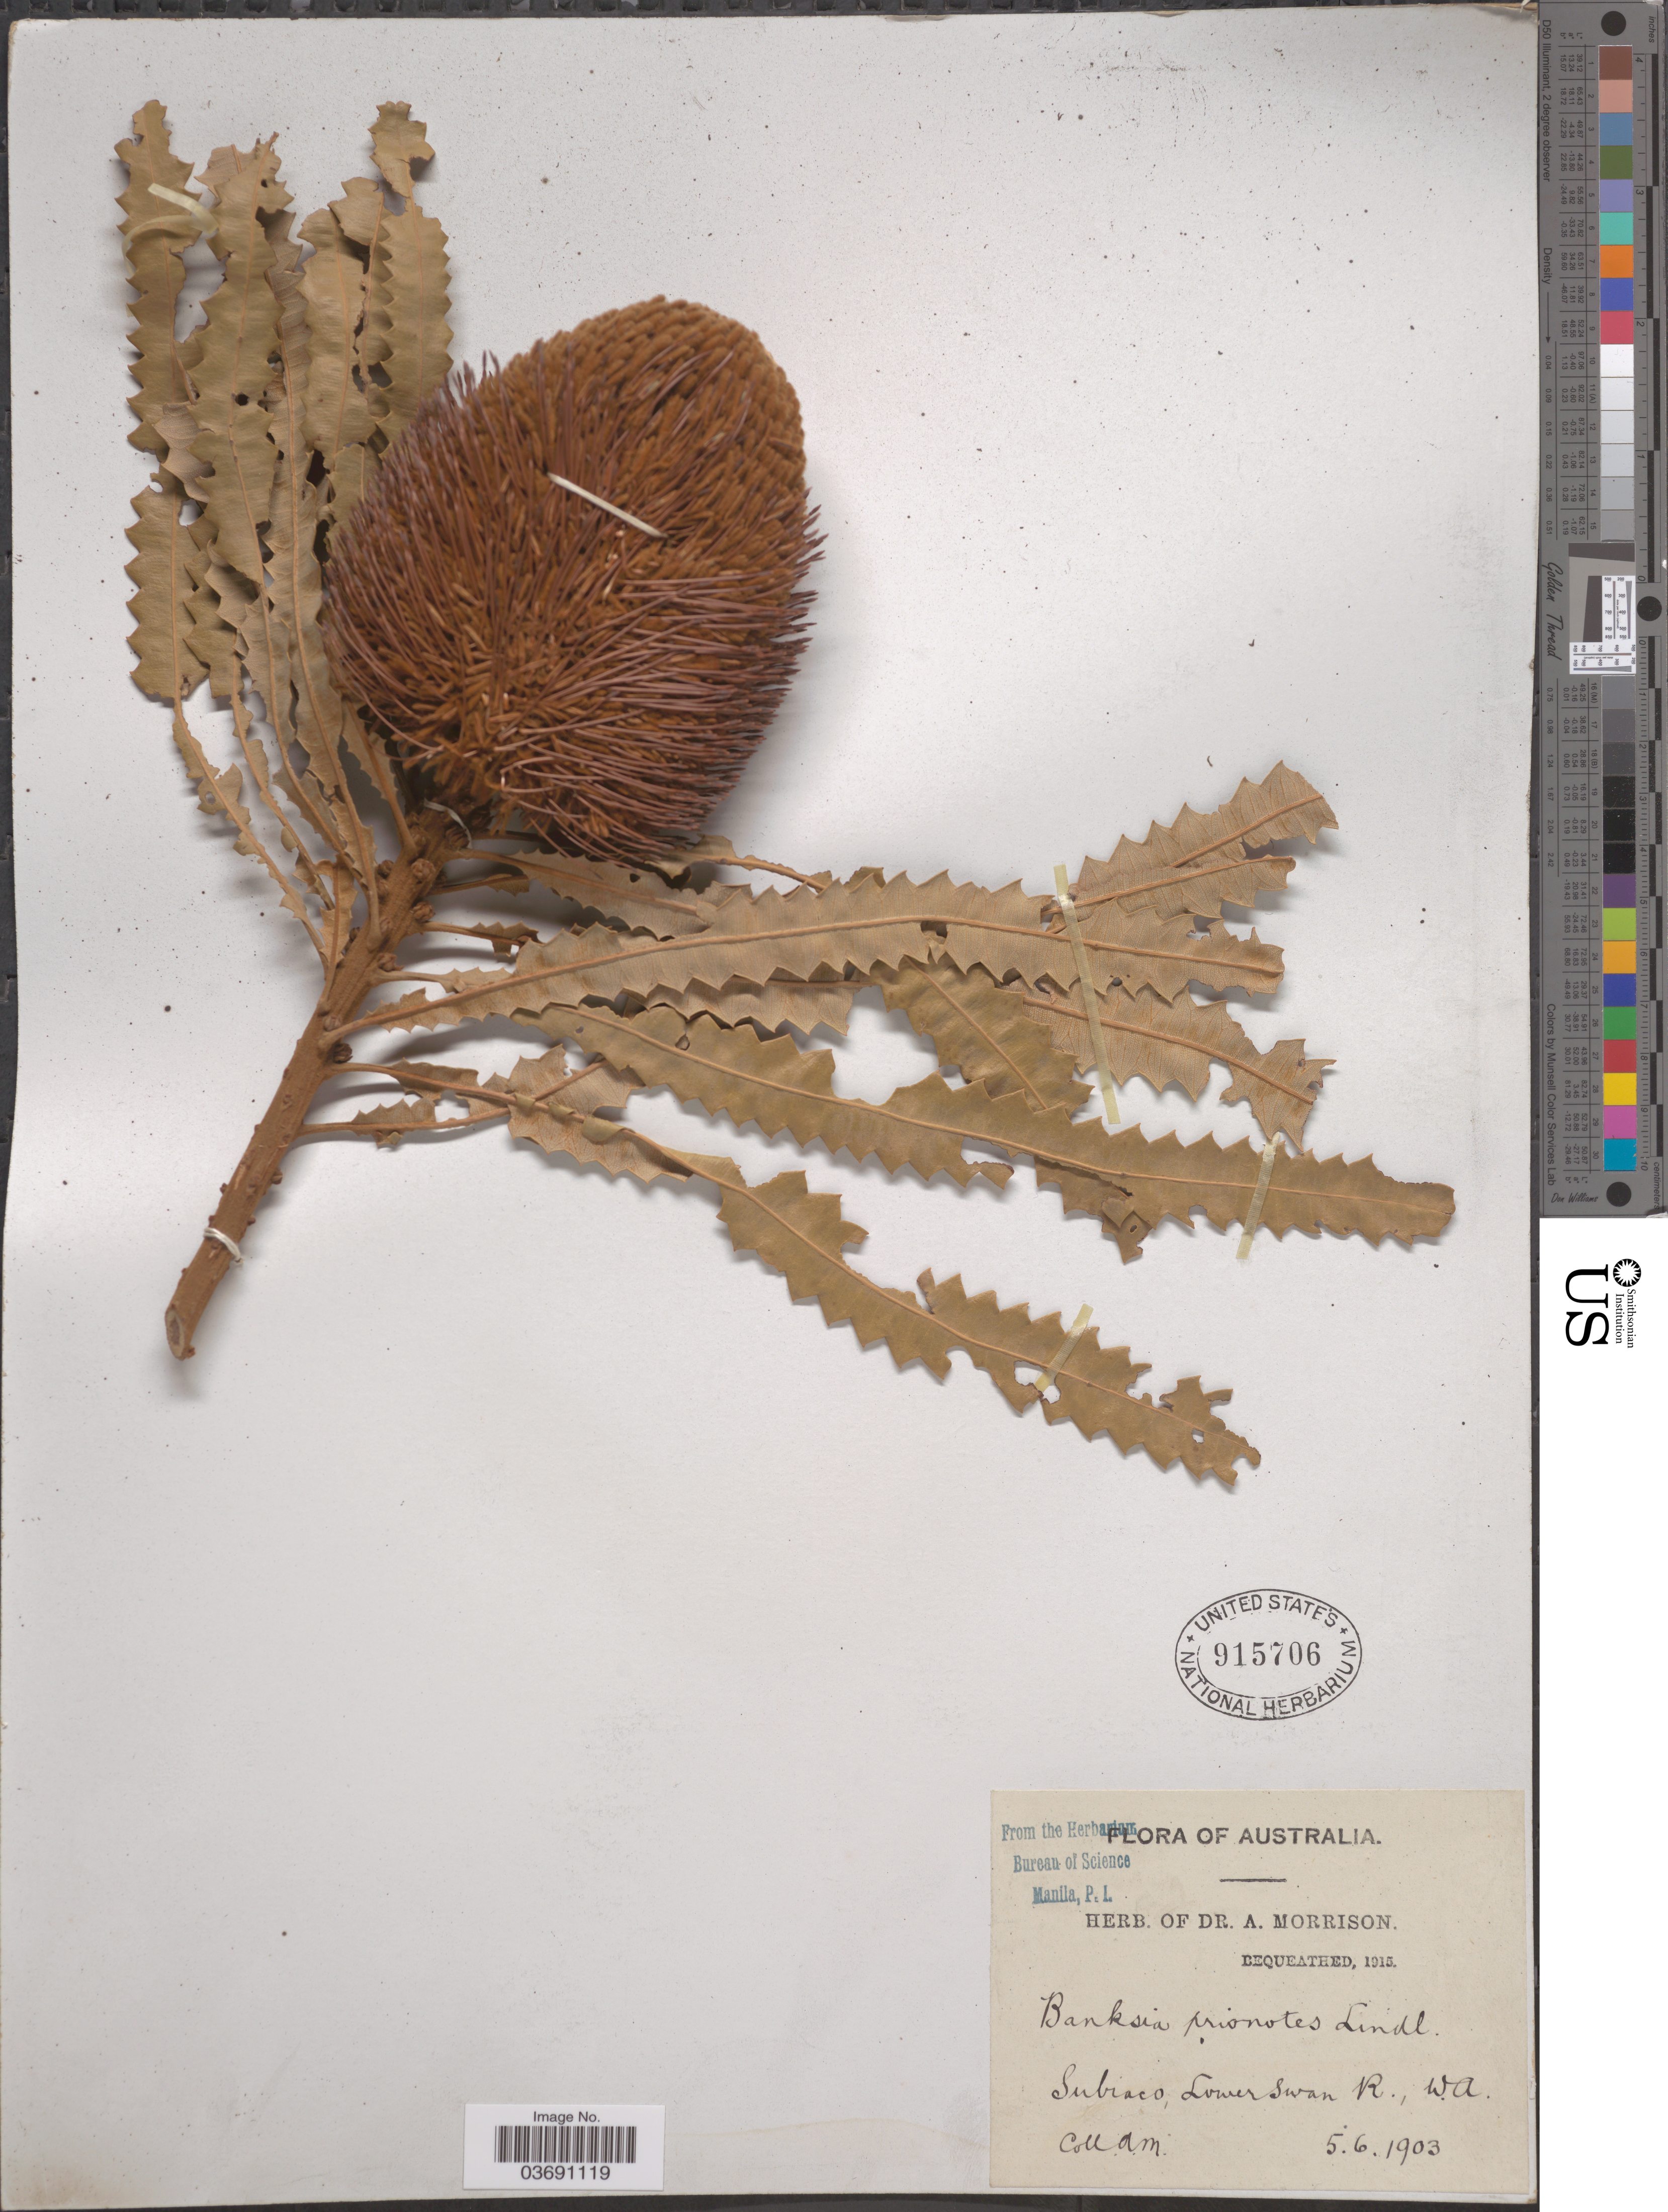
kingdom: Plantae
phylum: Tracheophyta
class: Magnoliopsida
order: Proteales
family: Proteaceae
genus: Banksia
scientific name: Banksia prionotes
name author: Lindl.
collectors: A. Morrison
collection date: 1903-06-05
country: Australia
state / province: Western Australia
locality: Subiaco, Lower Swan R. W.A.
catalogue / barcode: US 915706